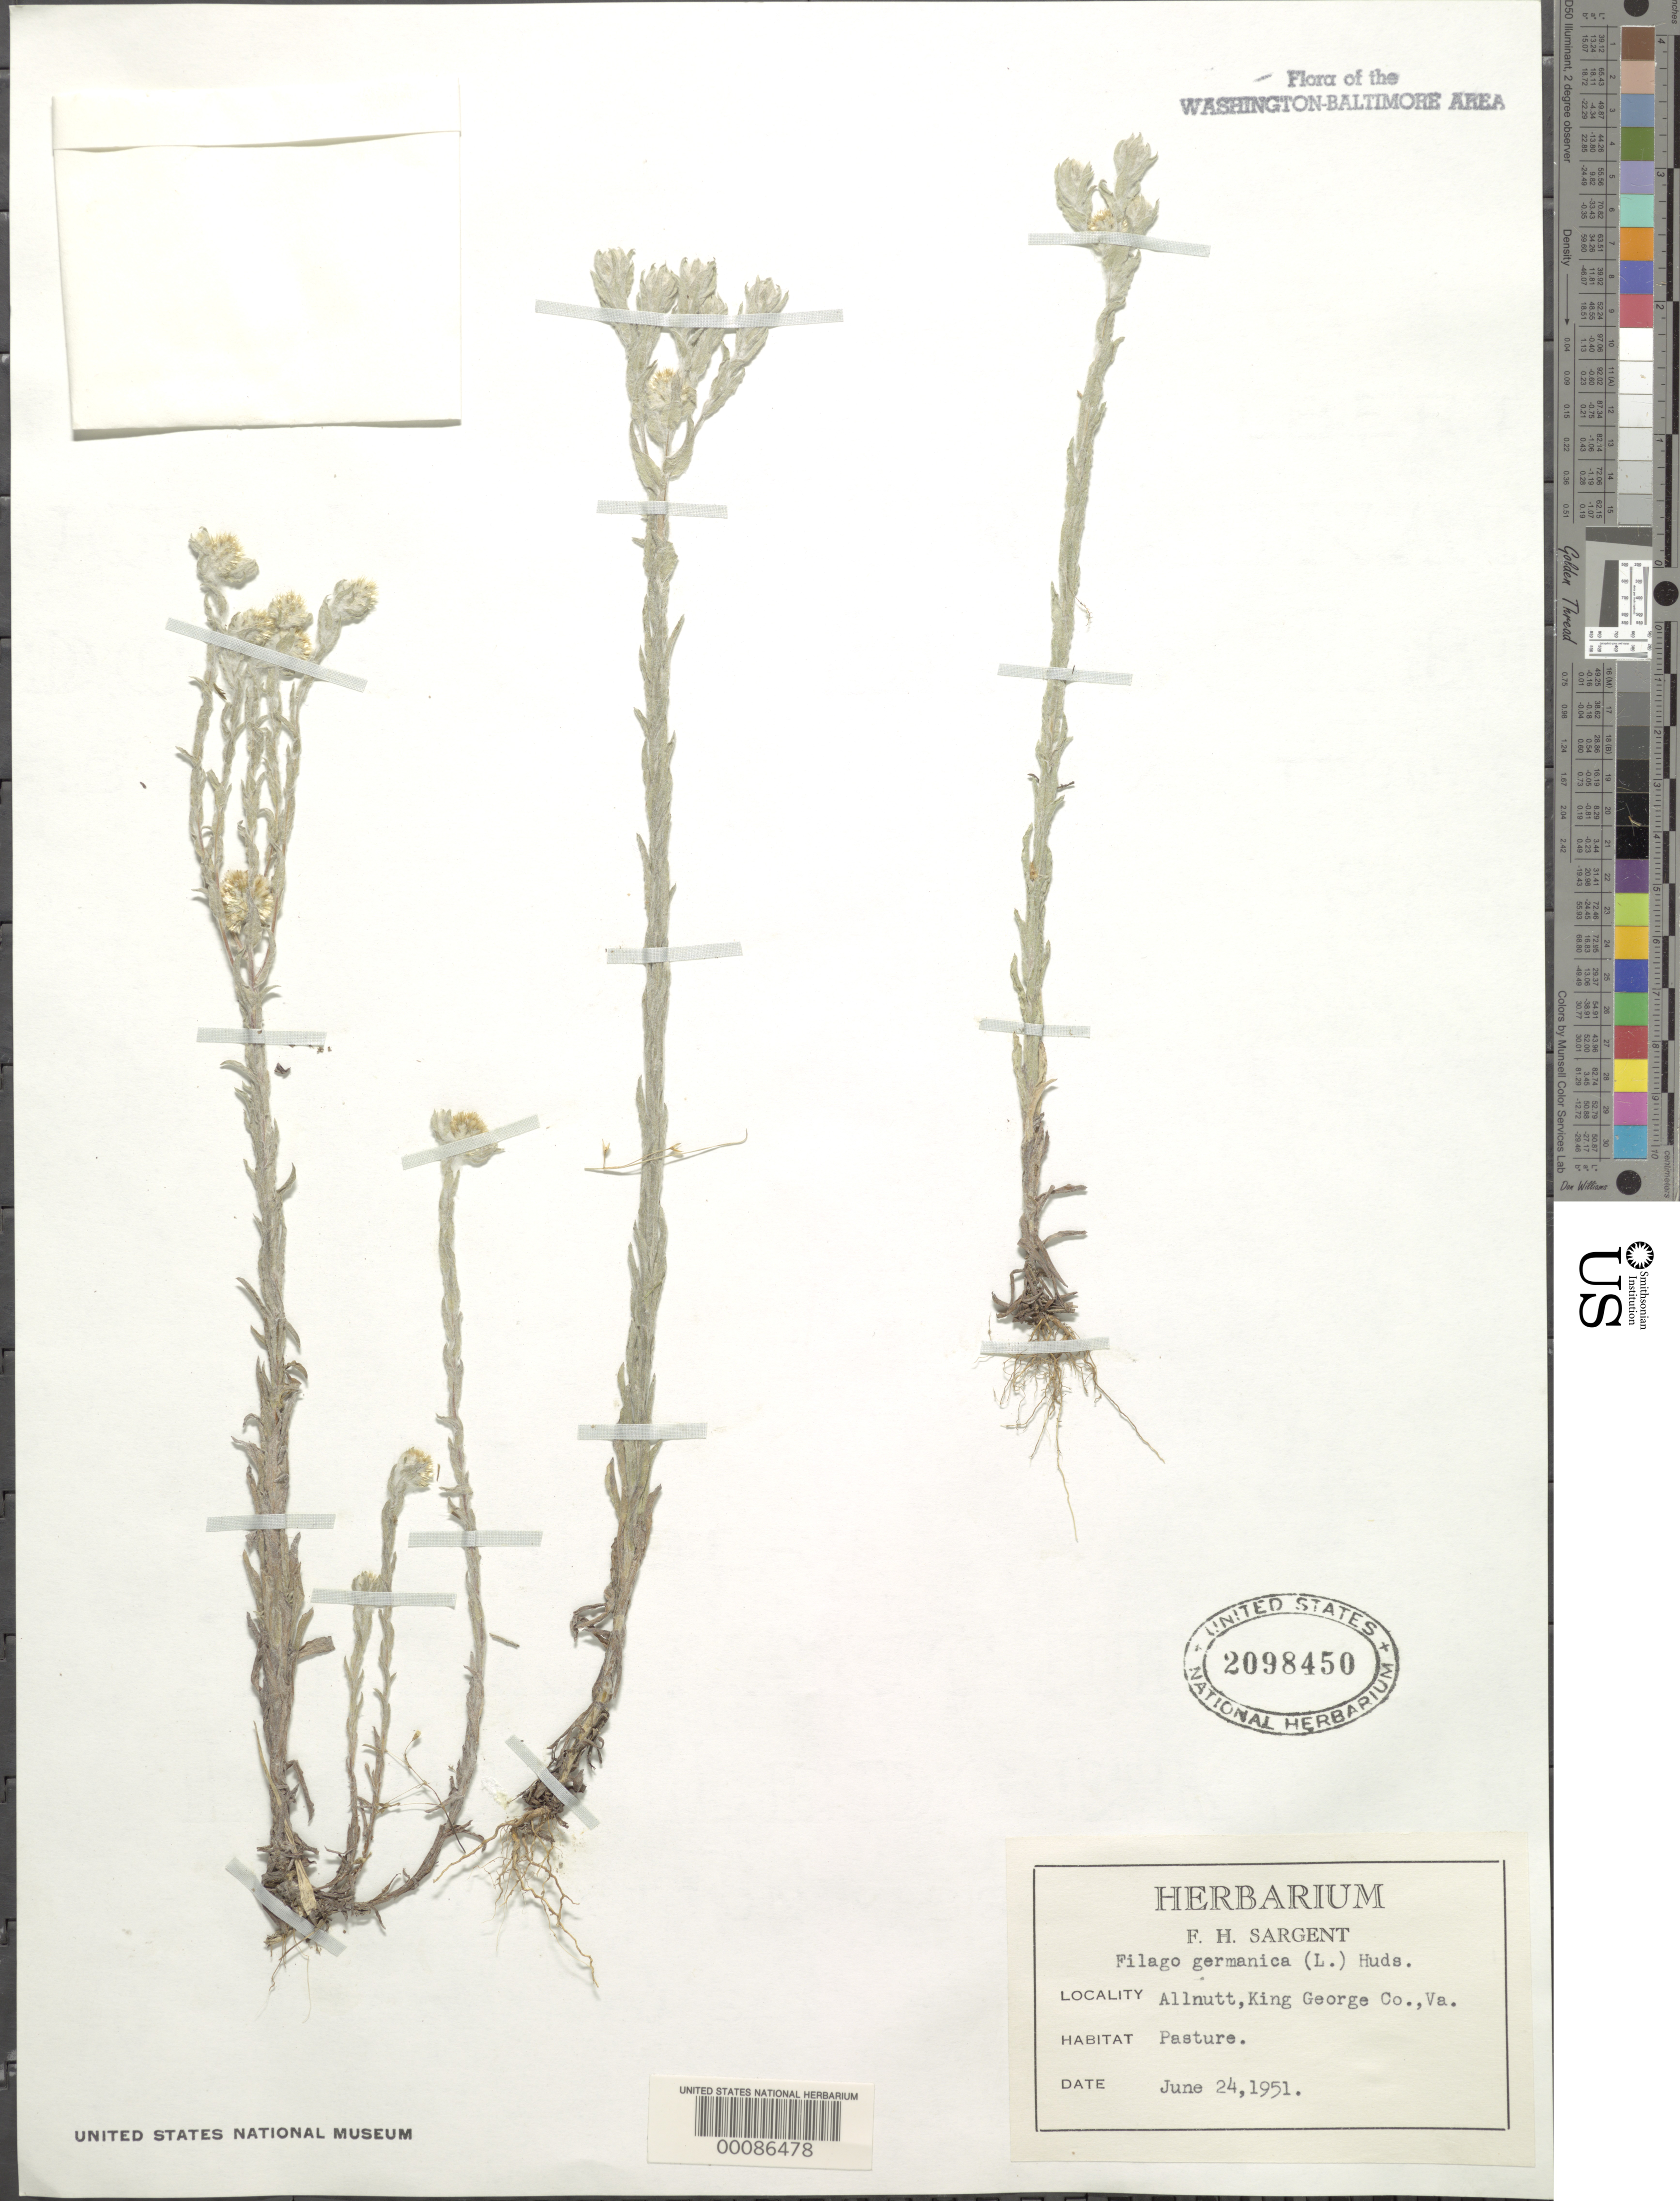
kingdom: Plantae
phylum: Tracheophyta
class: Magnoliopsida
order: Asterales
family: Asteraceae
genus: Filago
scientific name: Filago vulgaris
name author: Lam.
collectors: F. H. Sargent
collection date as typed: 24 Jun 1951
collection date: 1951-06-24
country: United States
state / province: Virginia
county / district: King George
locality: Allnutt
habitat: Pasture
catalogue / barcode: US 2098450